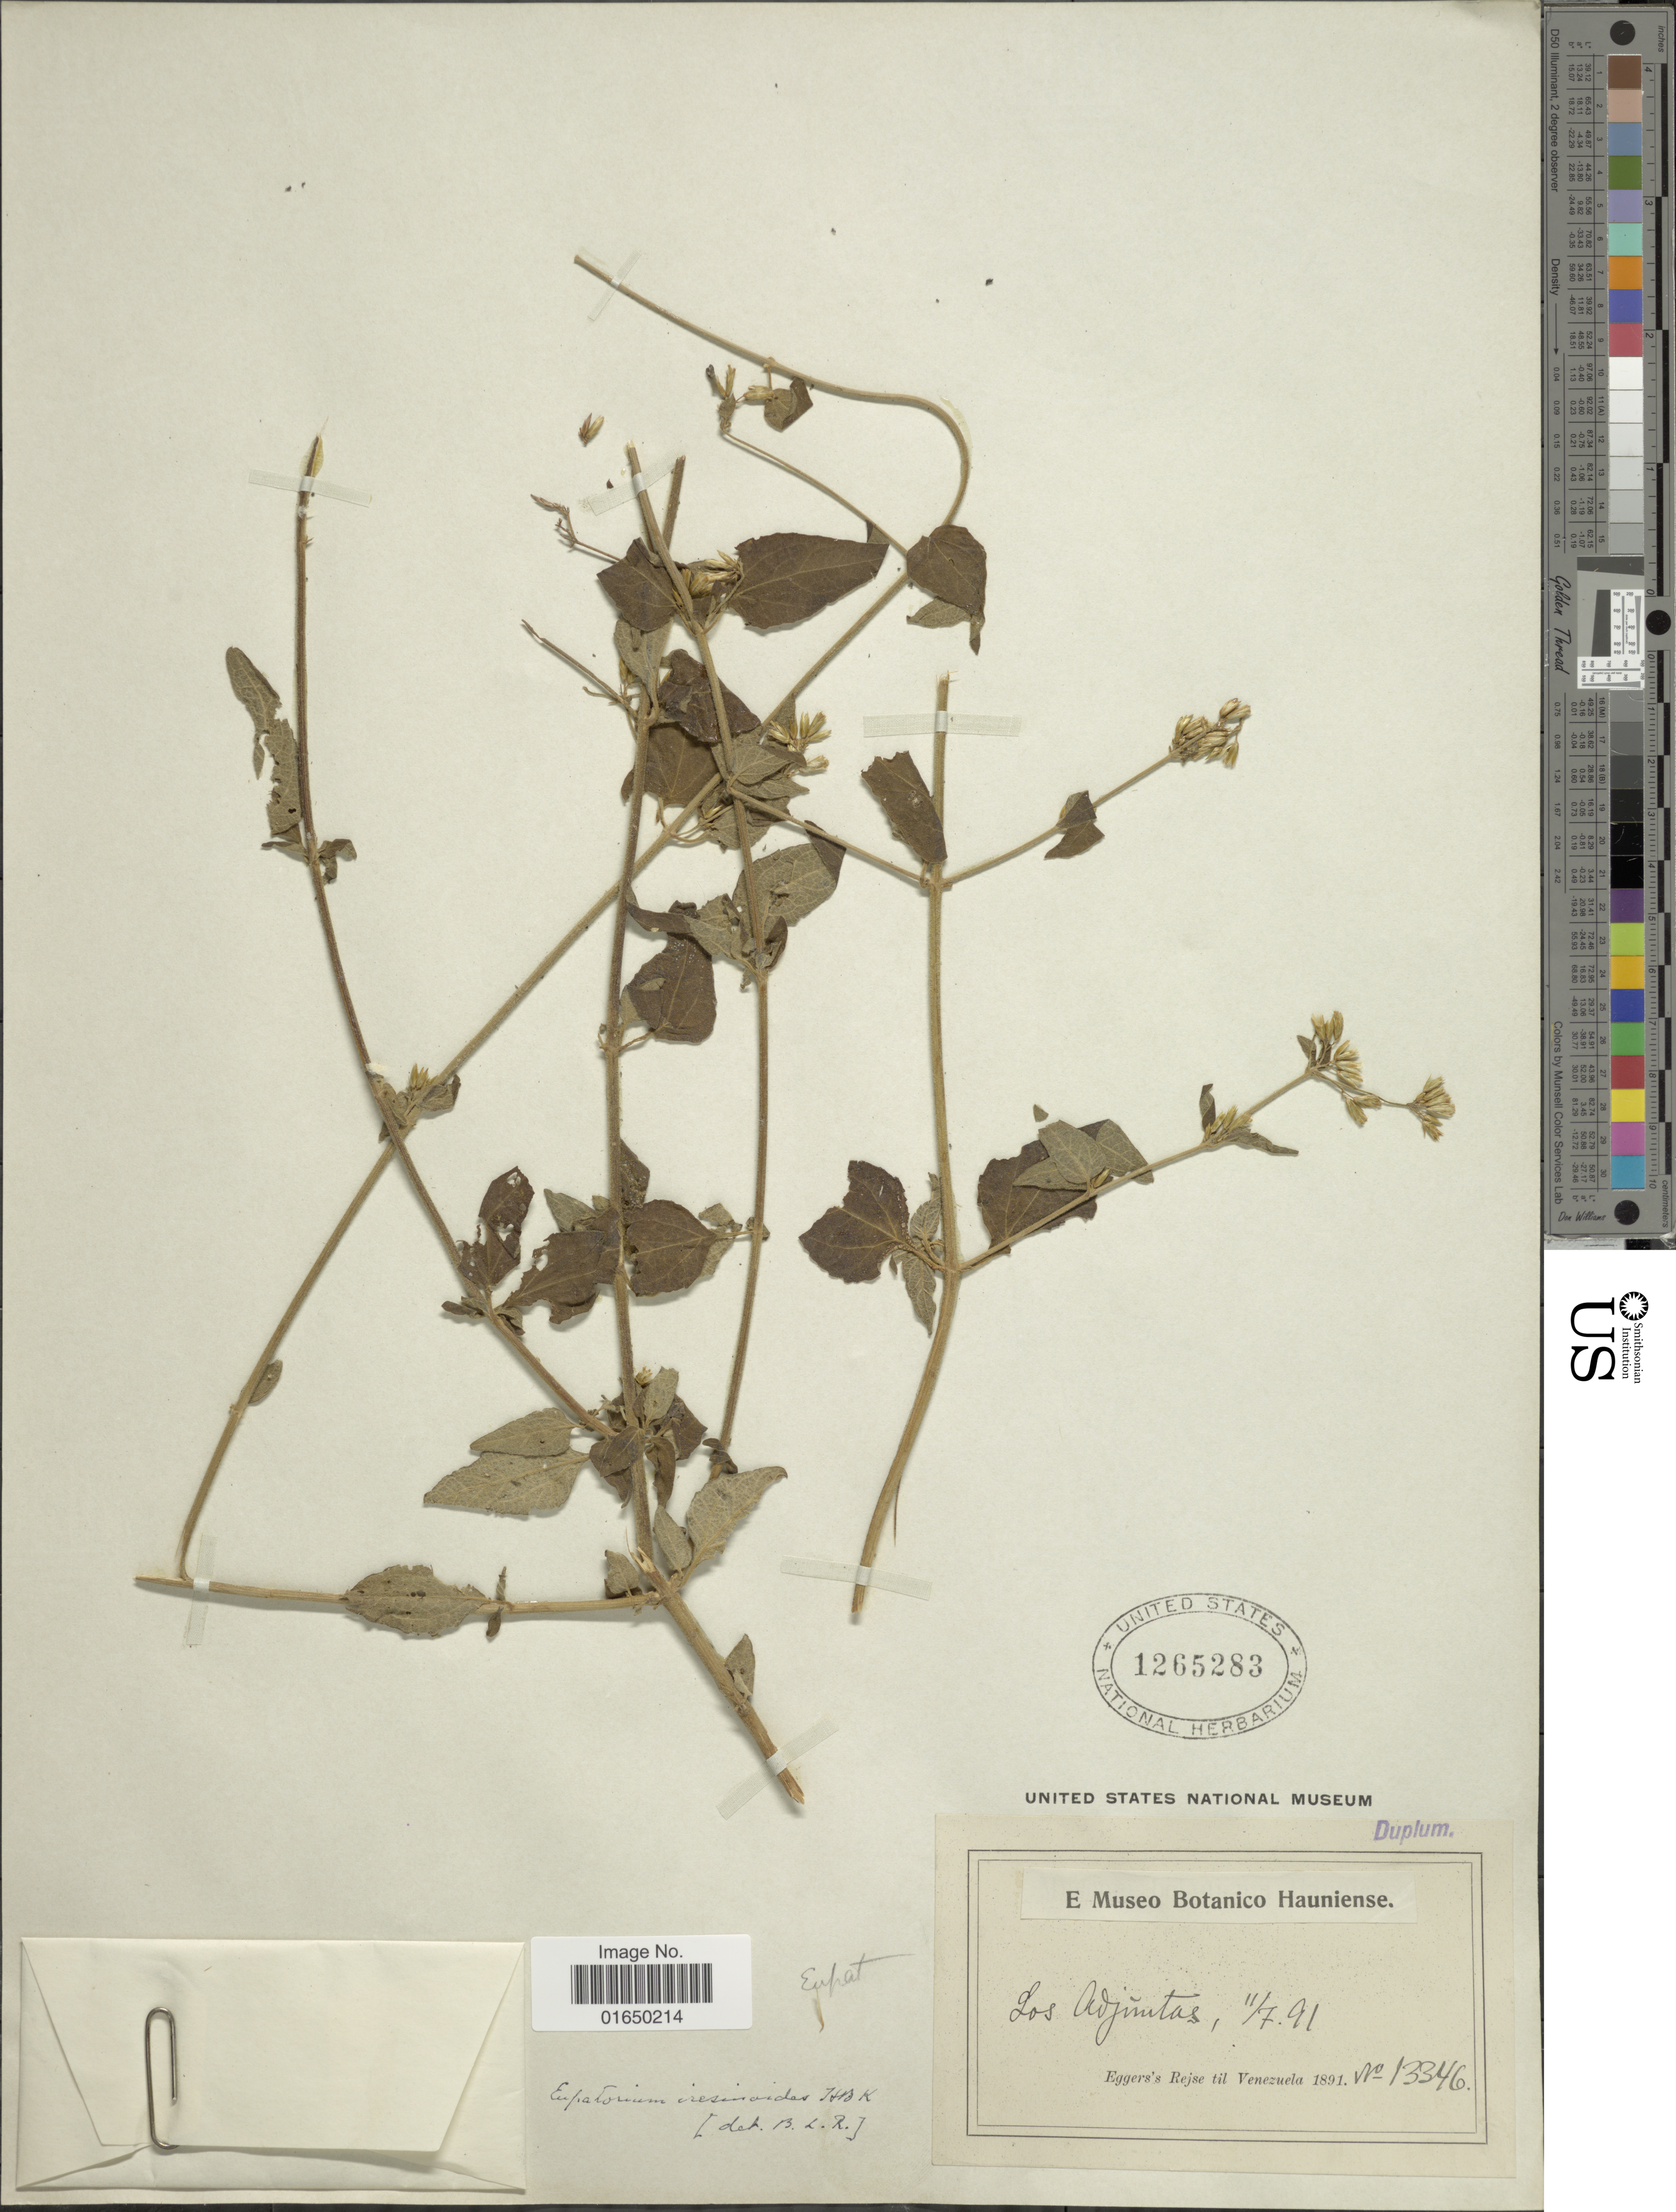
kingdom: Plantae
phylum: Tracheophyta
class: Magnoliopsida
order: Asterales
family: Asteraceae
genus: Condylidium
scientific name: Condylidium iresinoides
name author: (Kunth) R.M. King & H. Rob.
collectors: -. Eggers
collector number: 13346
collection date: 1891-07-11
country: Venezuela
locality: Los Adjuntas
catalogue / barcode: US 1265283